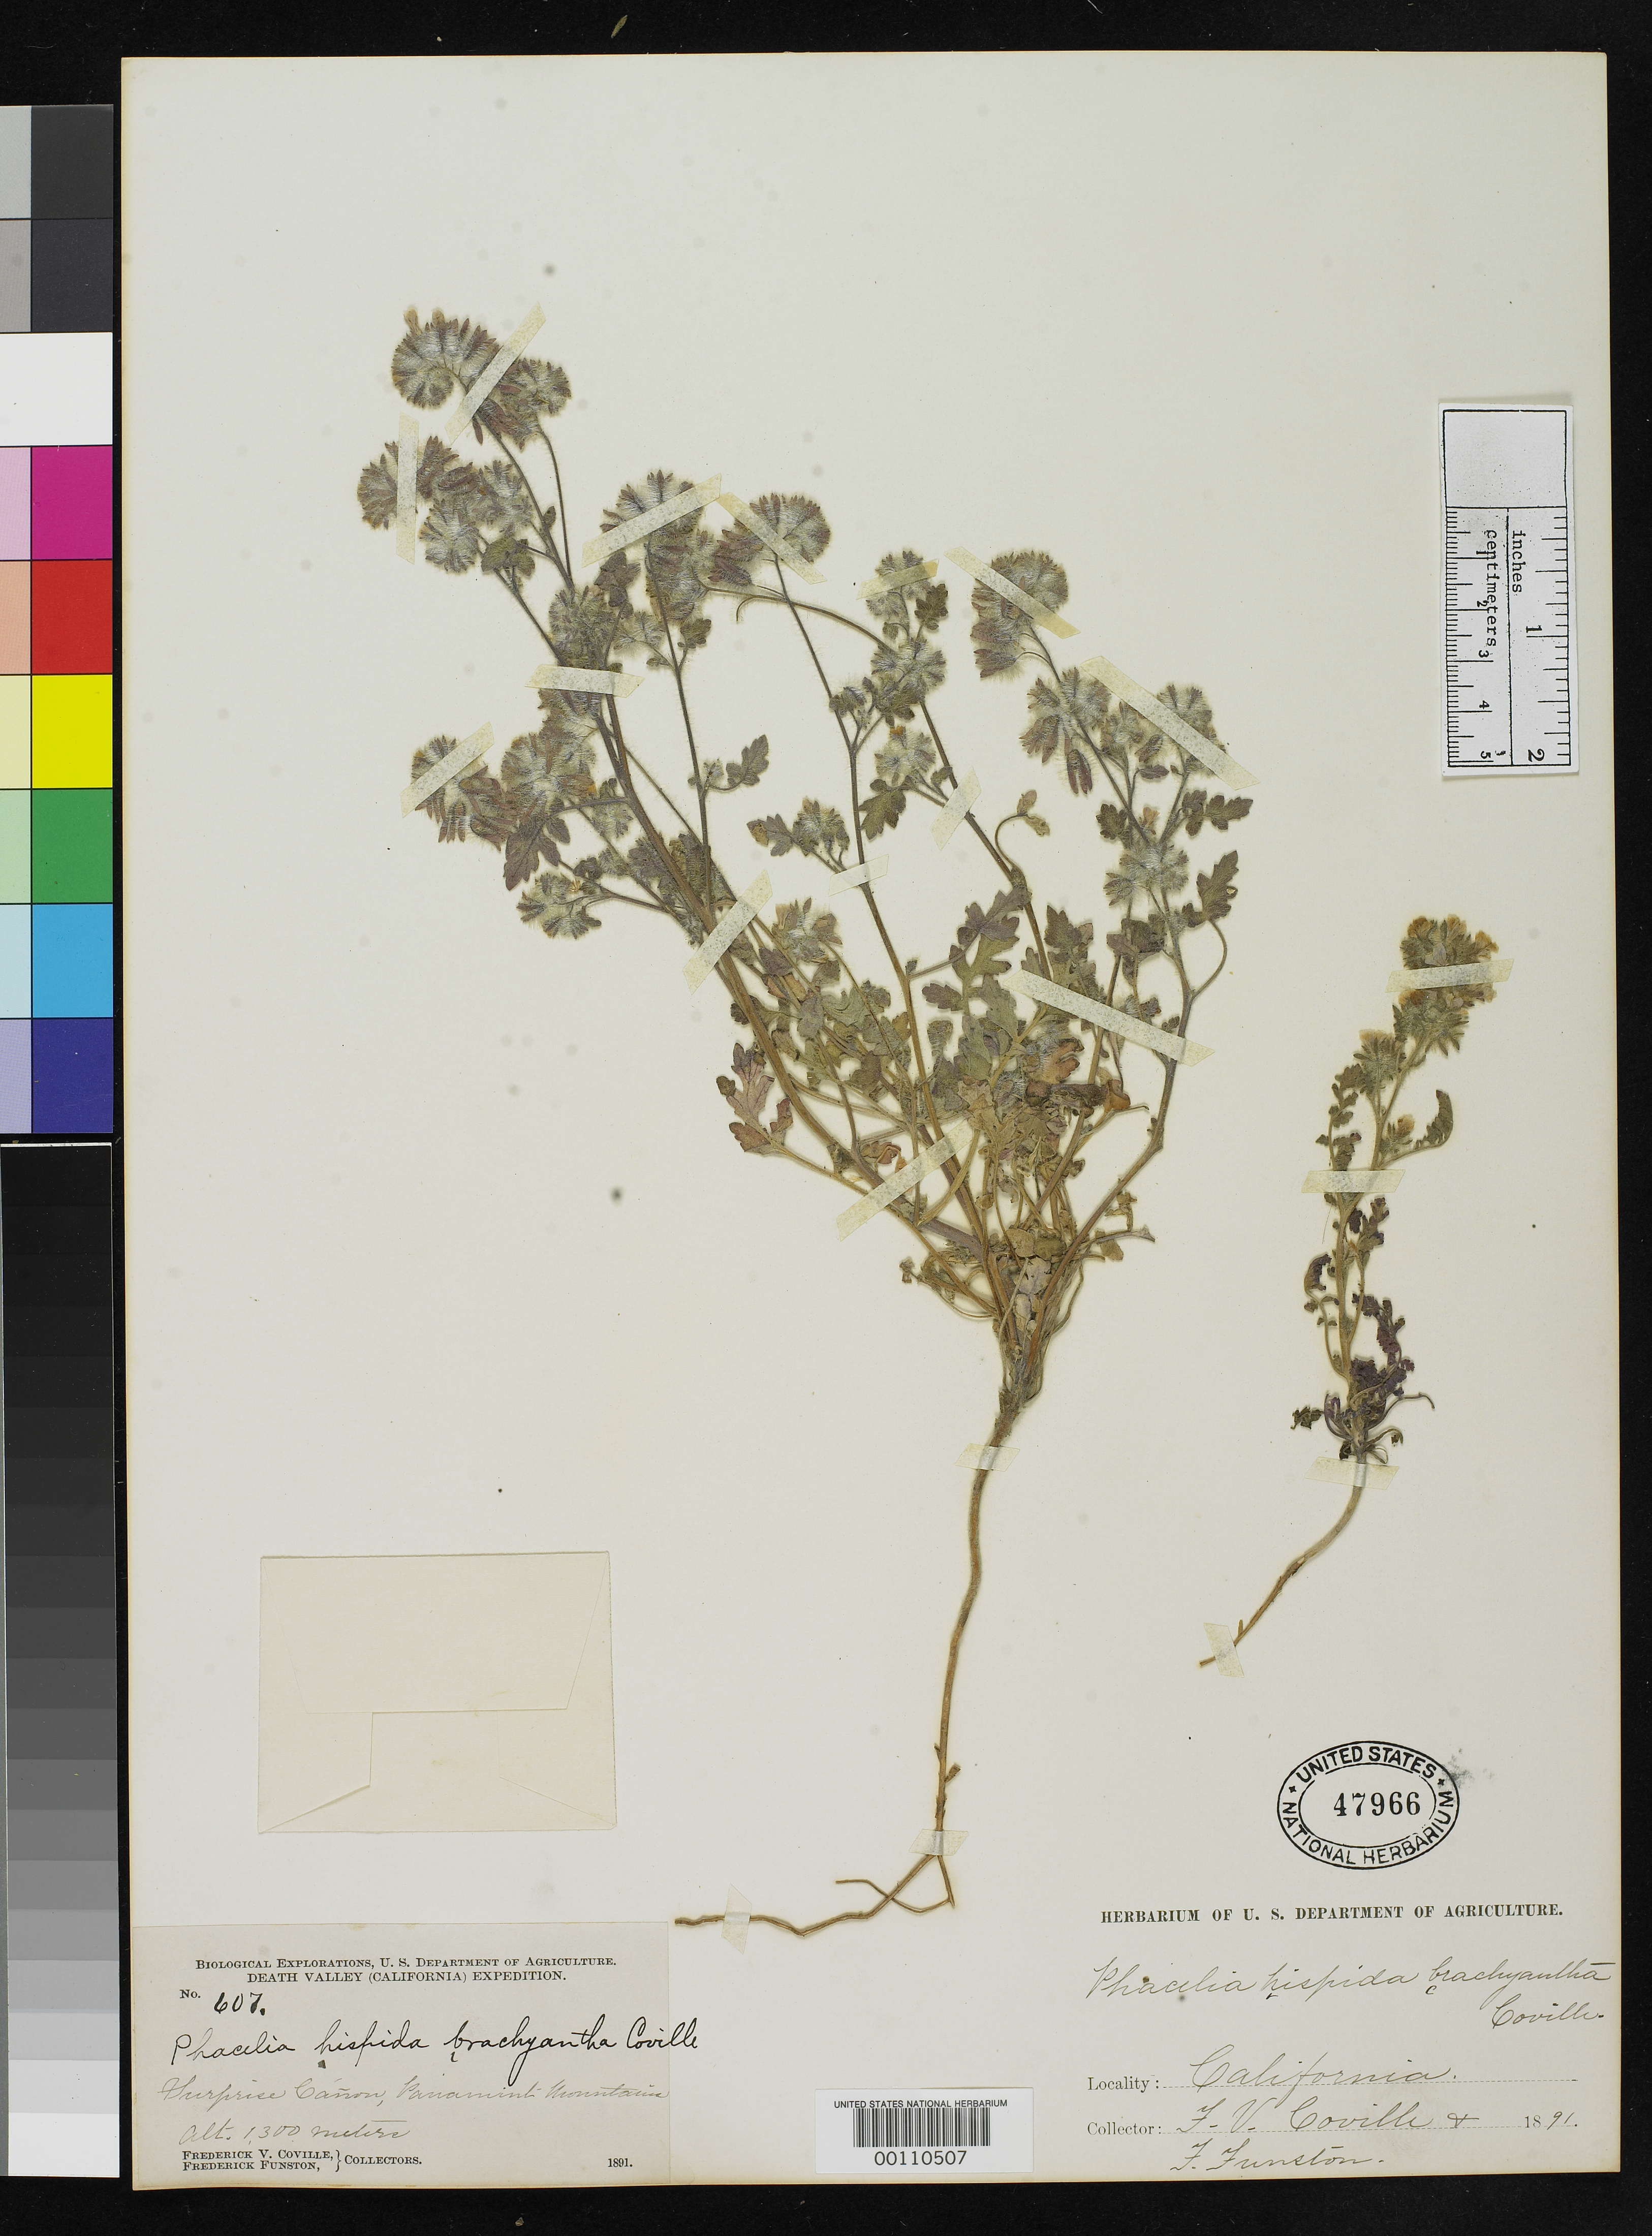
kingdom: Plantae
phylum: Tracheophyta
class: Magnoliopsida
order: Boraginales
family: Hydrophyllaceae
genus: Phacelia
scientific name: Phacelia hispida var. brachyantha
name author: Coville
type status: Type Collection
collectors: F. Funston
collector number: Death Valley Exped. 607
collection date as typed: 13 Apr 1891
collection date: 1891-04-13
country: United States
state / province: California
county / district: Inyo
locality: Surprise Canyon, Panamint Mountains.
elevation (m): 1300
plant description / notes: Protologue, "Type specimen in the United States National Herbarium, No. 607, Death Valley Expedition...." US has 2 duplicates of this collection (USNH 47965 & 47966), neither annotated as type by Coville and not annotated "sheet 1" or "sheet 2".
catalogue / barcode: US 47966